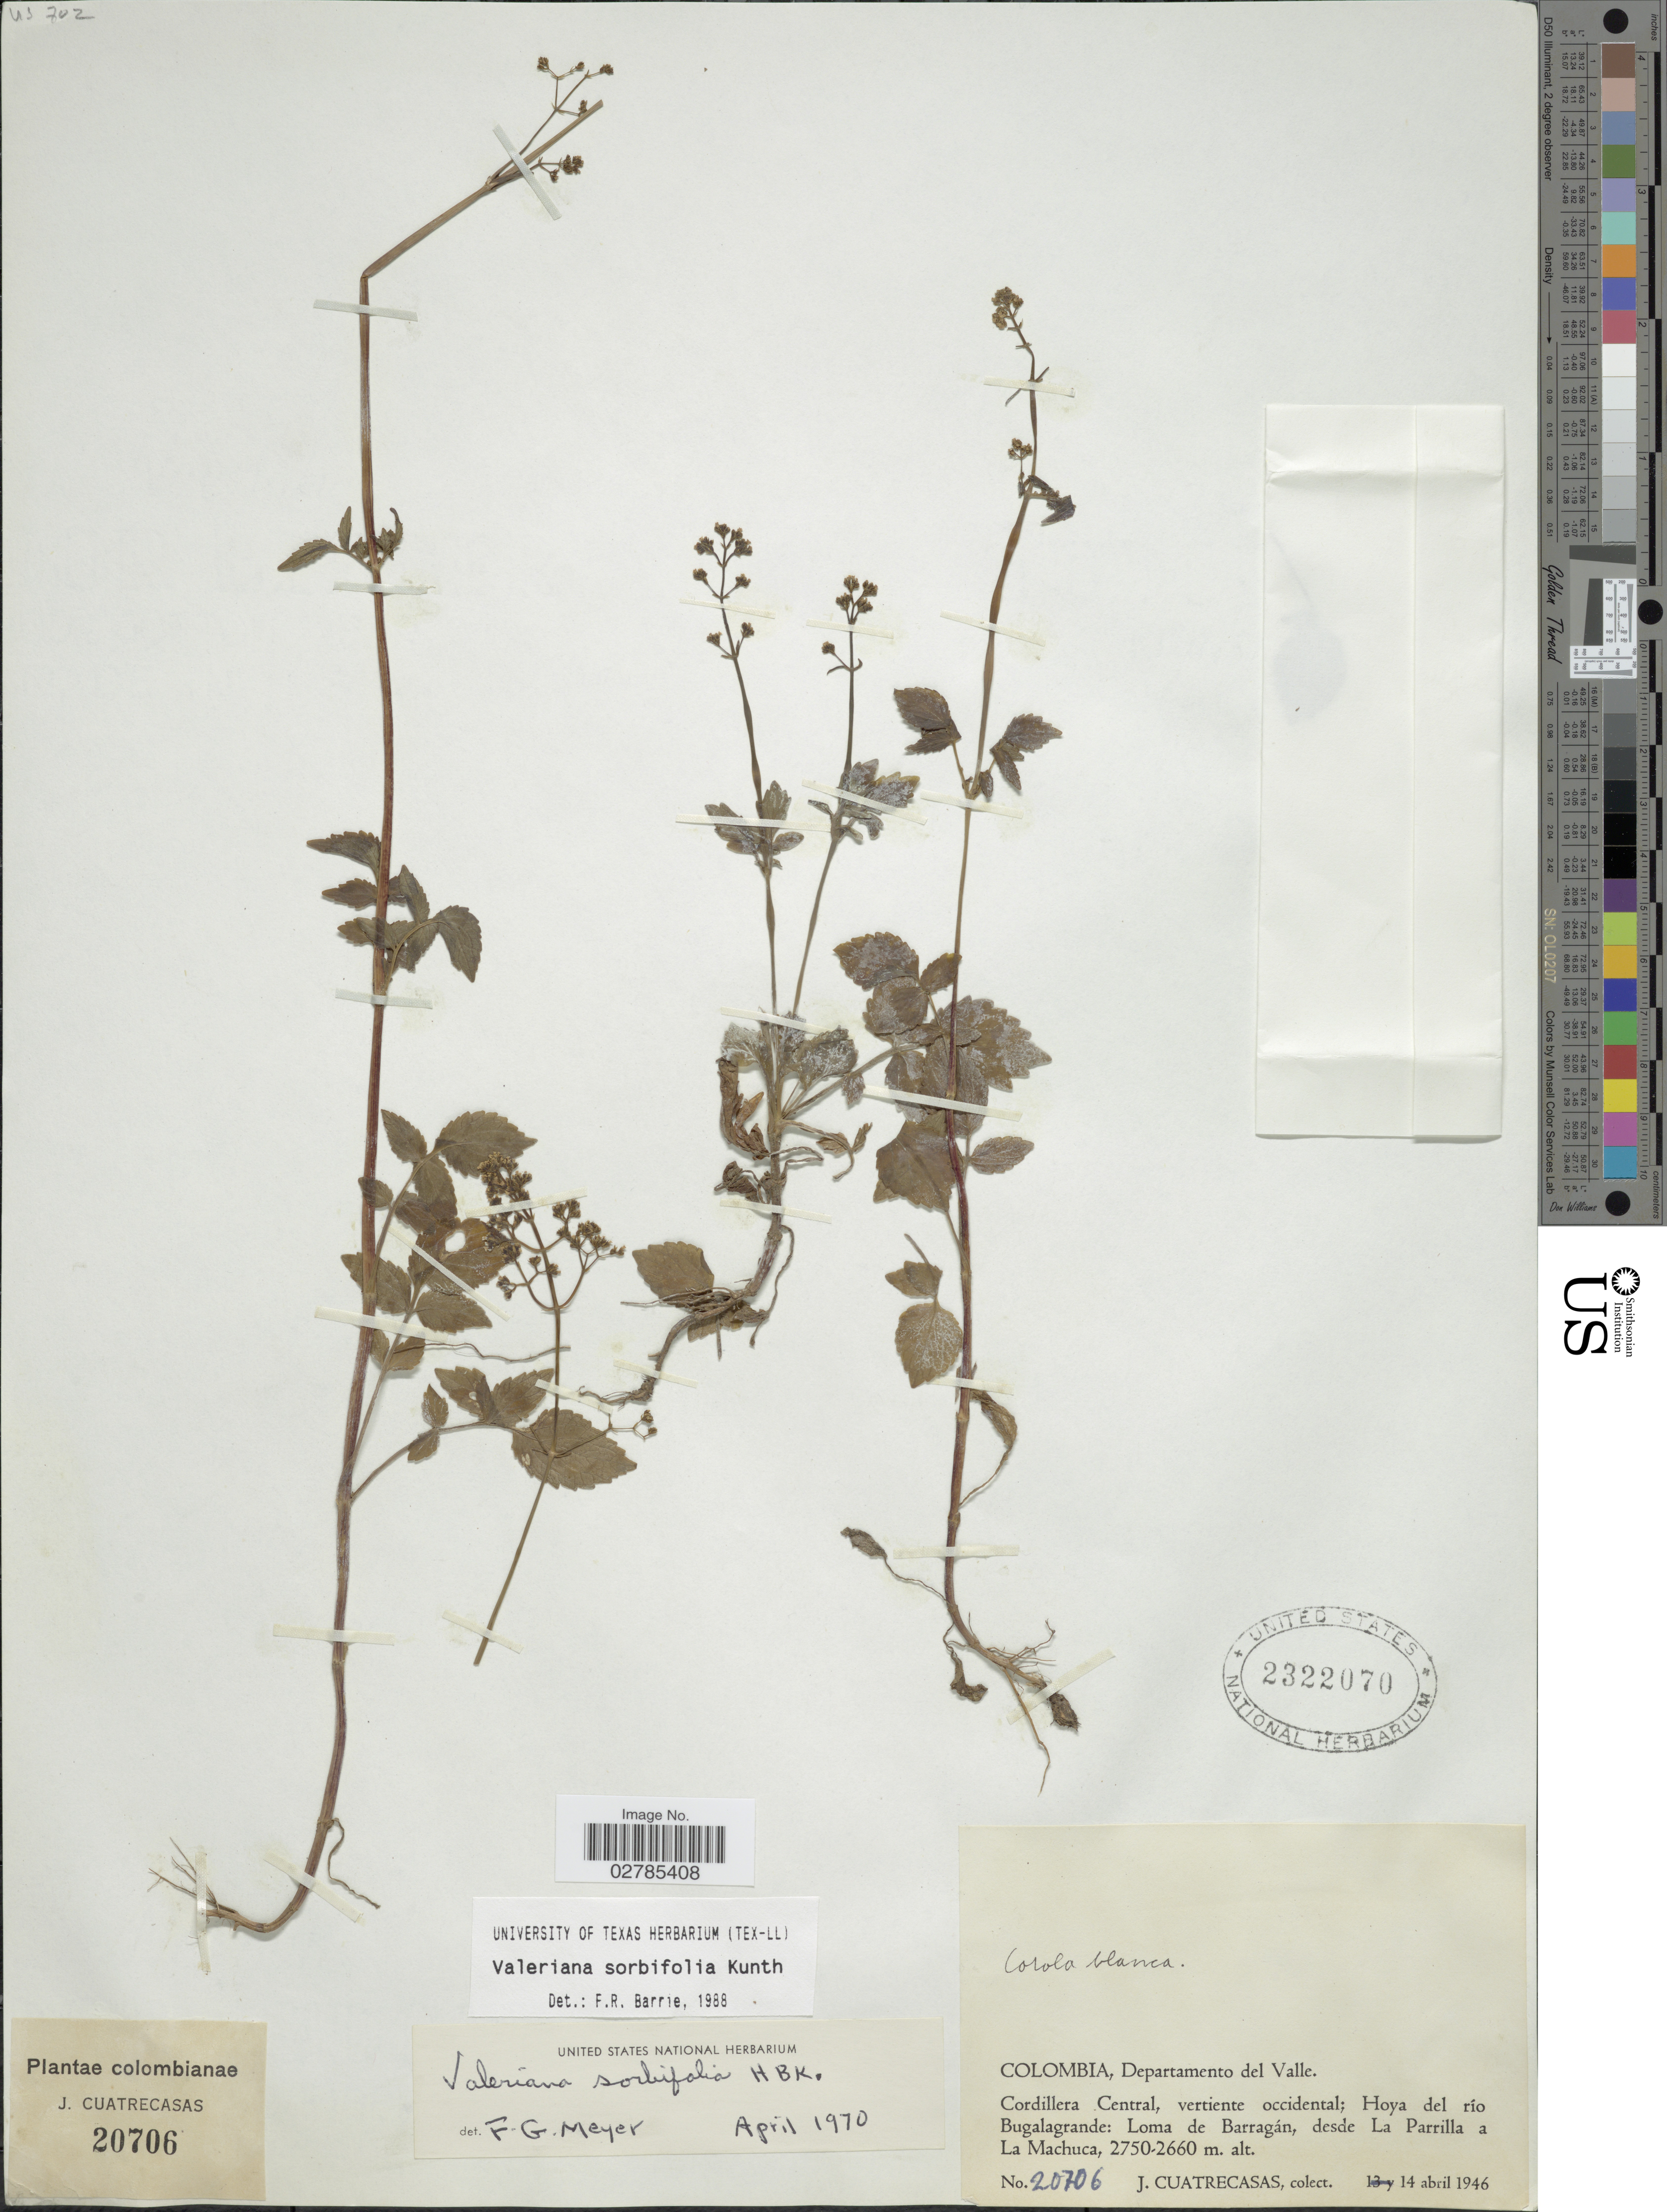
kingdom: Plantae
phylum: Tracheophyta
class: Magnoliopsida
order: Dipsacales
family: Caprifoliaceae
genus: Valeriana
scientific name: Valeriana sorbifolia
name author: Kunth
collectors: J. Cuatrecasas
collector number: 20706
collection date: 1946-04-14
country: Colombia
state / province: Valle del Cauca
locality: Departamento del Valle. Cordillera Central, vertiente occidental; Hoya del río Bugalagrande: Loma de Barragán, desde La Parrilla a La Machuca.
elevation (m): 2660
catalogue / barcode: US 2322070